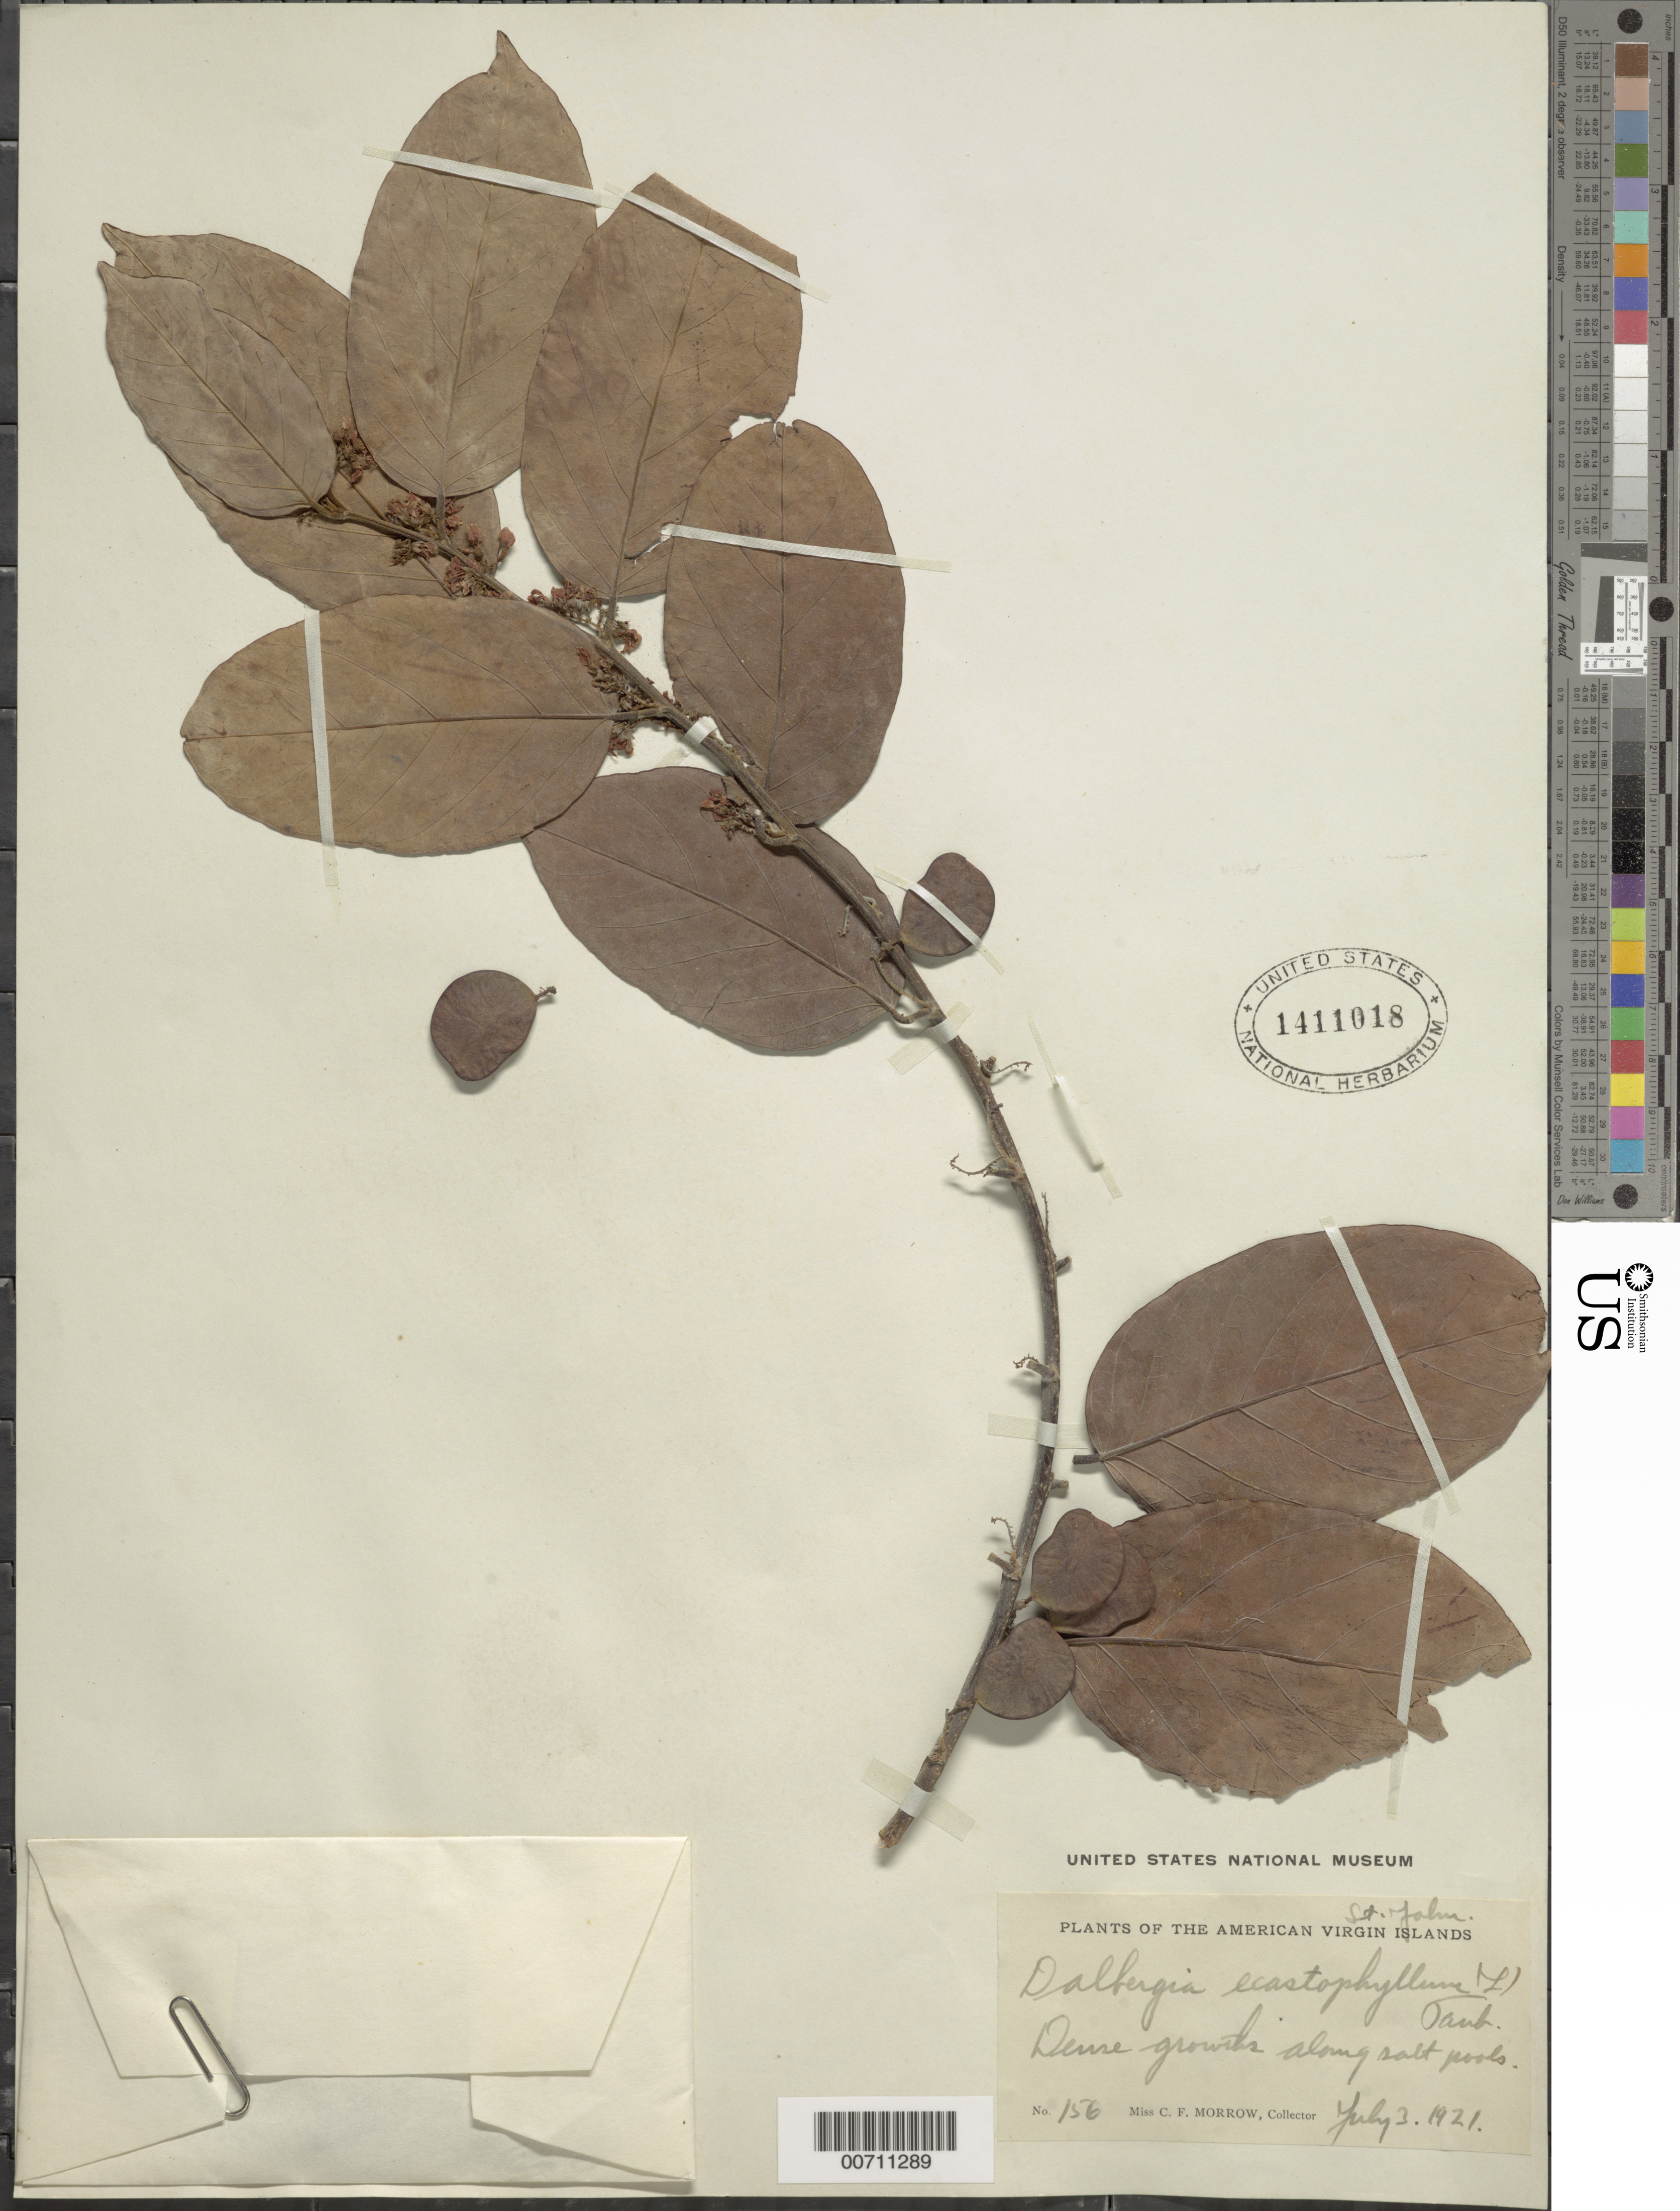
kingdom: Plantae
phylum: Tracheophyta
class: Magnoliopsida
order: Fabales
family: Fabaceae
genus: Dalbergia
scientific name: Dalbergia hecastophyllum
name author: (L.) Taub.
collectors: C. Morrow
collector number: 156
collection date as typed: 03 Jul 1921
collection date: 1921-07-03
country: U.S. Virgin Islands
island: St. John Island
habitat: Dense growth along salt pools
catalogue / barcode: US 1411018